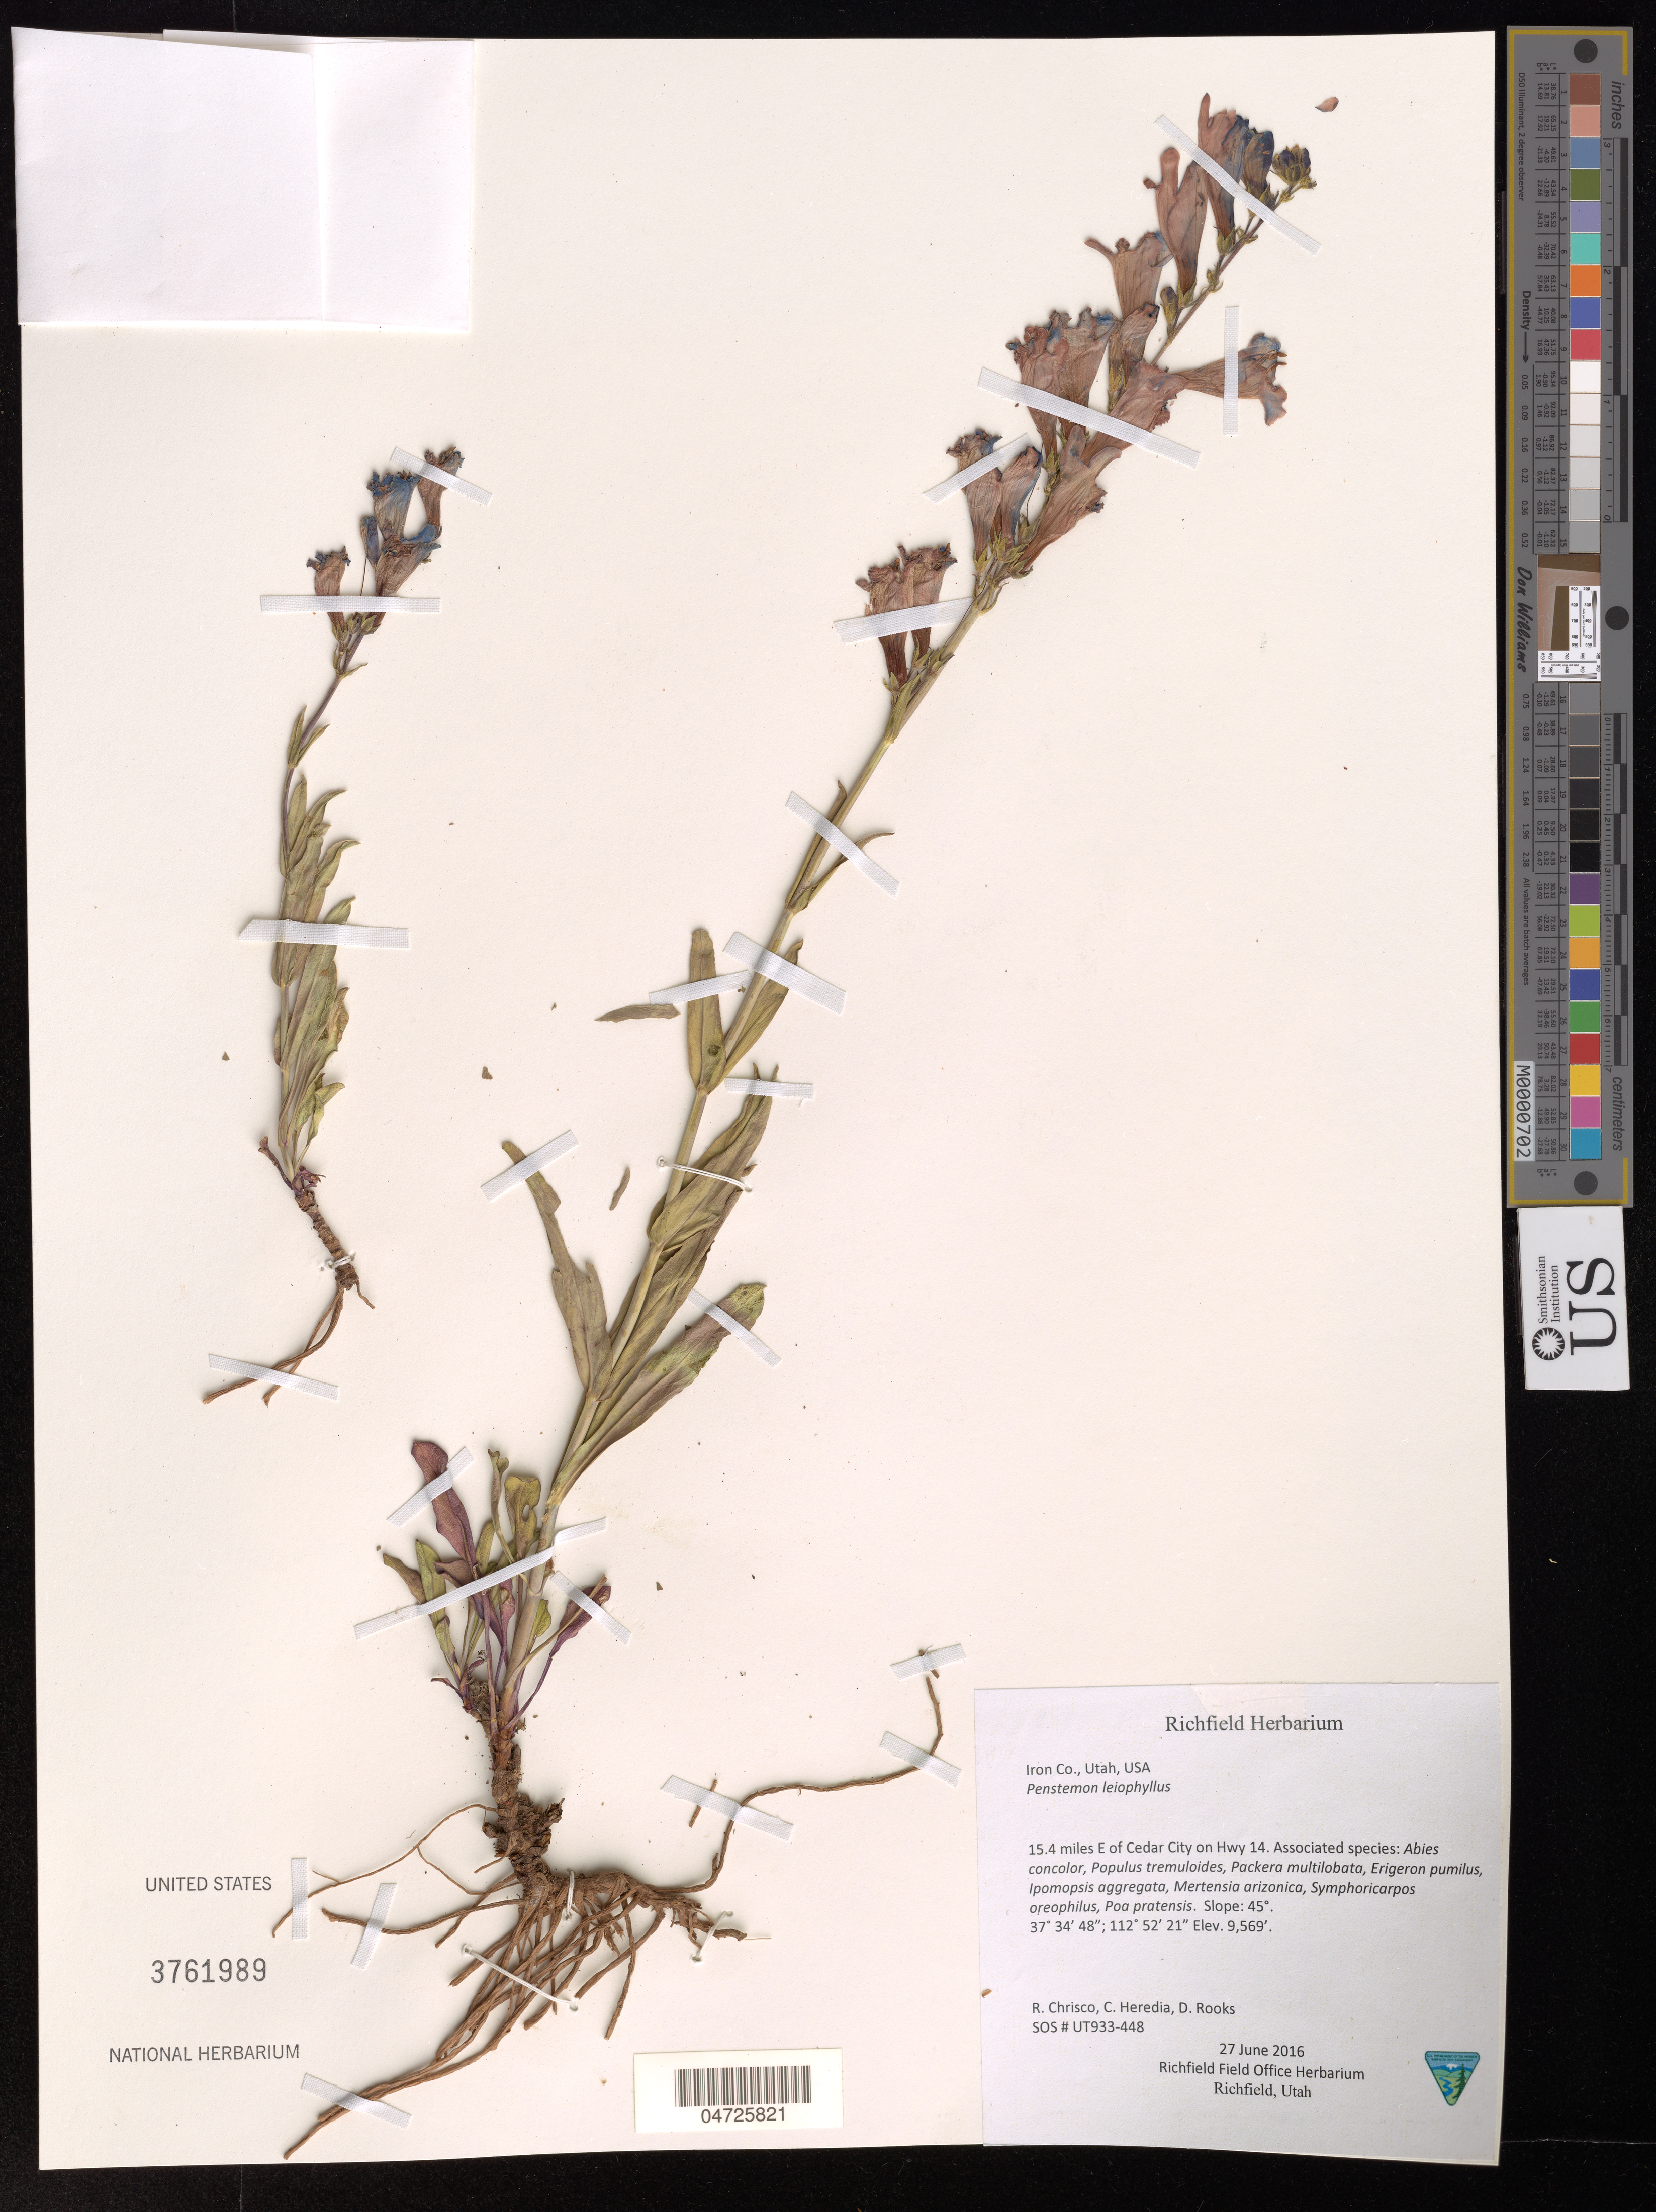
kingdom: Plantae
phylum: Tracheophyta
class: Magnoliopsida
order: Lamiales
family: Plantaginaceae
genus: Penstemon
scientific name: Penstemon leiophyllus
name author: Pennell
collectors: R. Chrisco, C. Heredia & D. Rooks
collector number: UT933-448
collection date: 2016-06-27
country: United States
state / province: Utah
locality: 15.4 miles E of Cedar City on Hwy 14. Slope: 45°.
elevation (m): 2917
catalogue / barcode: US 3761989